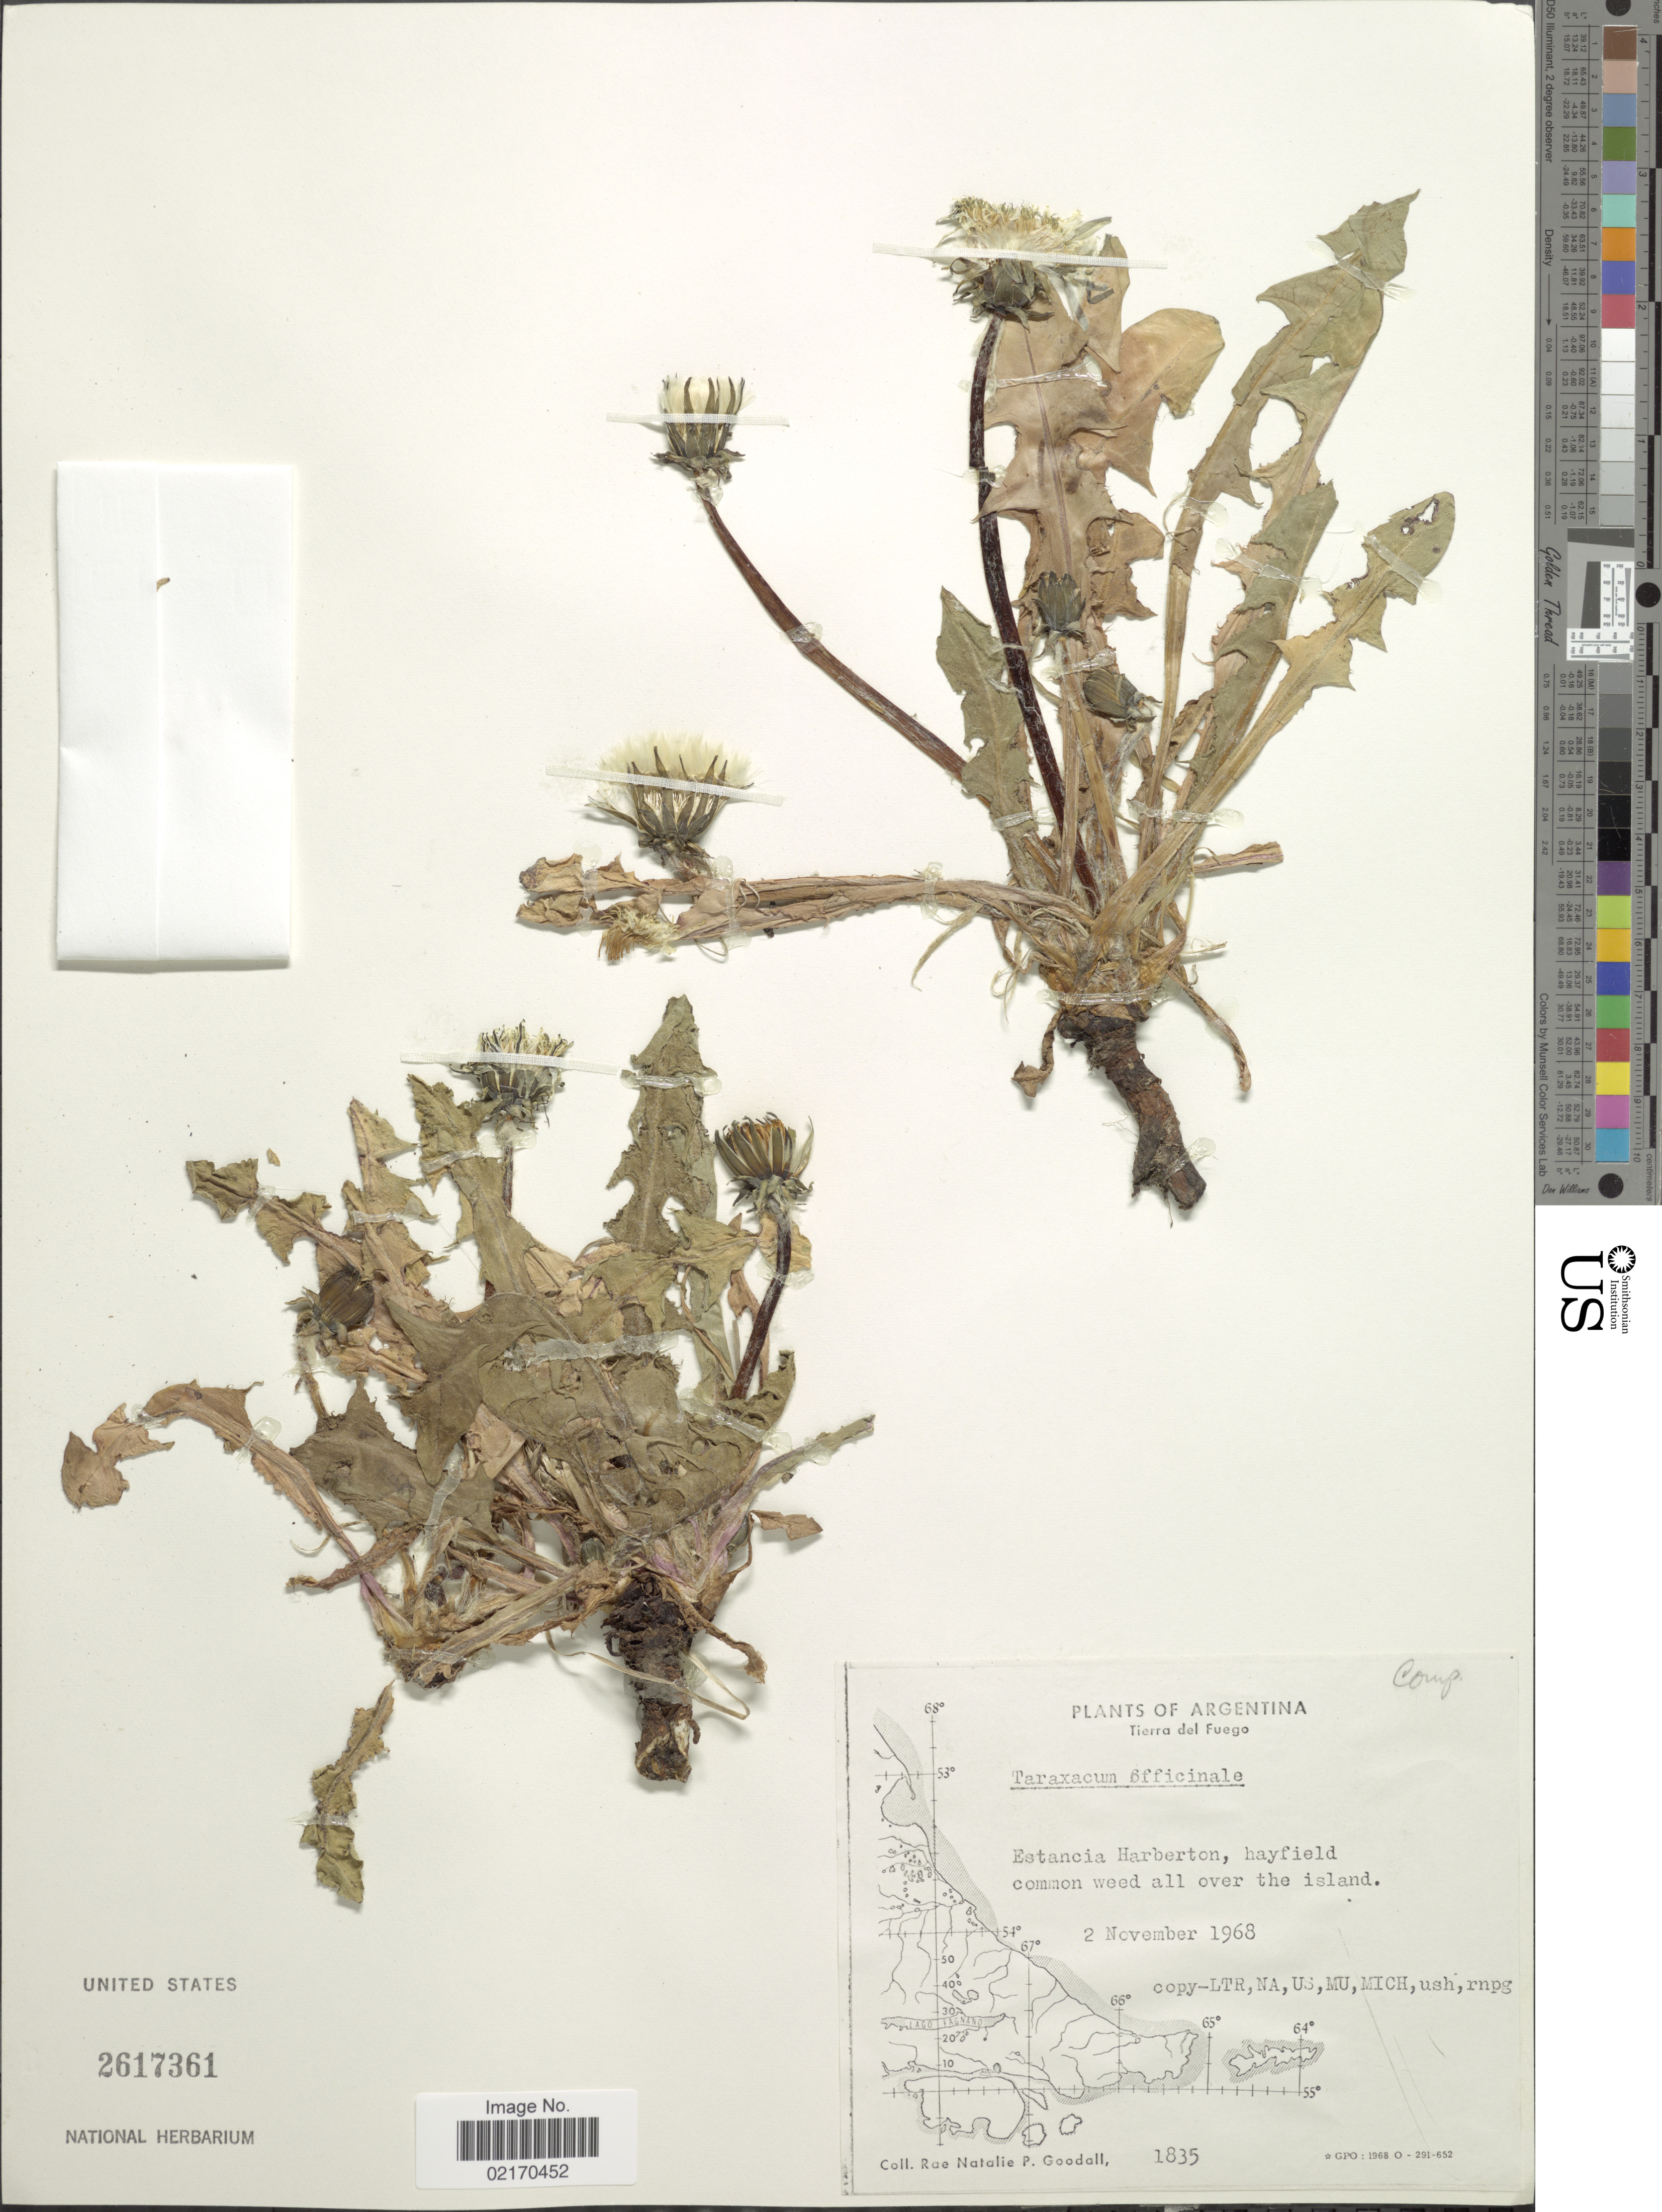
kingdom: Plantae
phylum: Tracheophyta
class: Magnoliopsida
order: Asterales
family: Asteraceae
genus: Taraxacum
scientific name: Taraxacum officinale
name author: G.H. Weber ex F.H. Wigg.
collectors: R. Goodall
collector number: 1835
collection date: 1968-11-02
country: Argentina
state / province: Tierra del Fuego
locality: Estancia Harberton, hayfield common weed all over the island.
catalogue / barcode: US 2617361